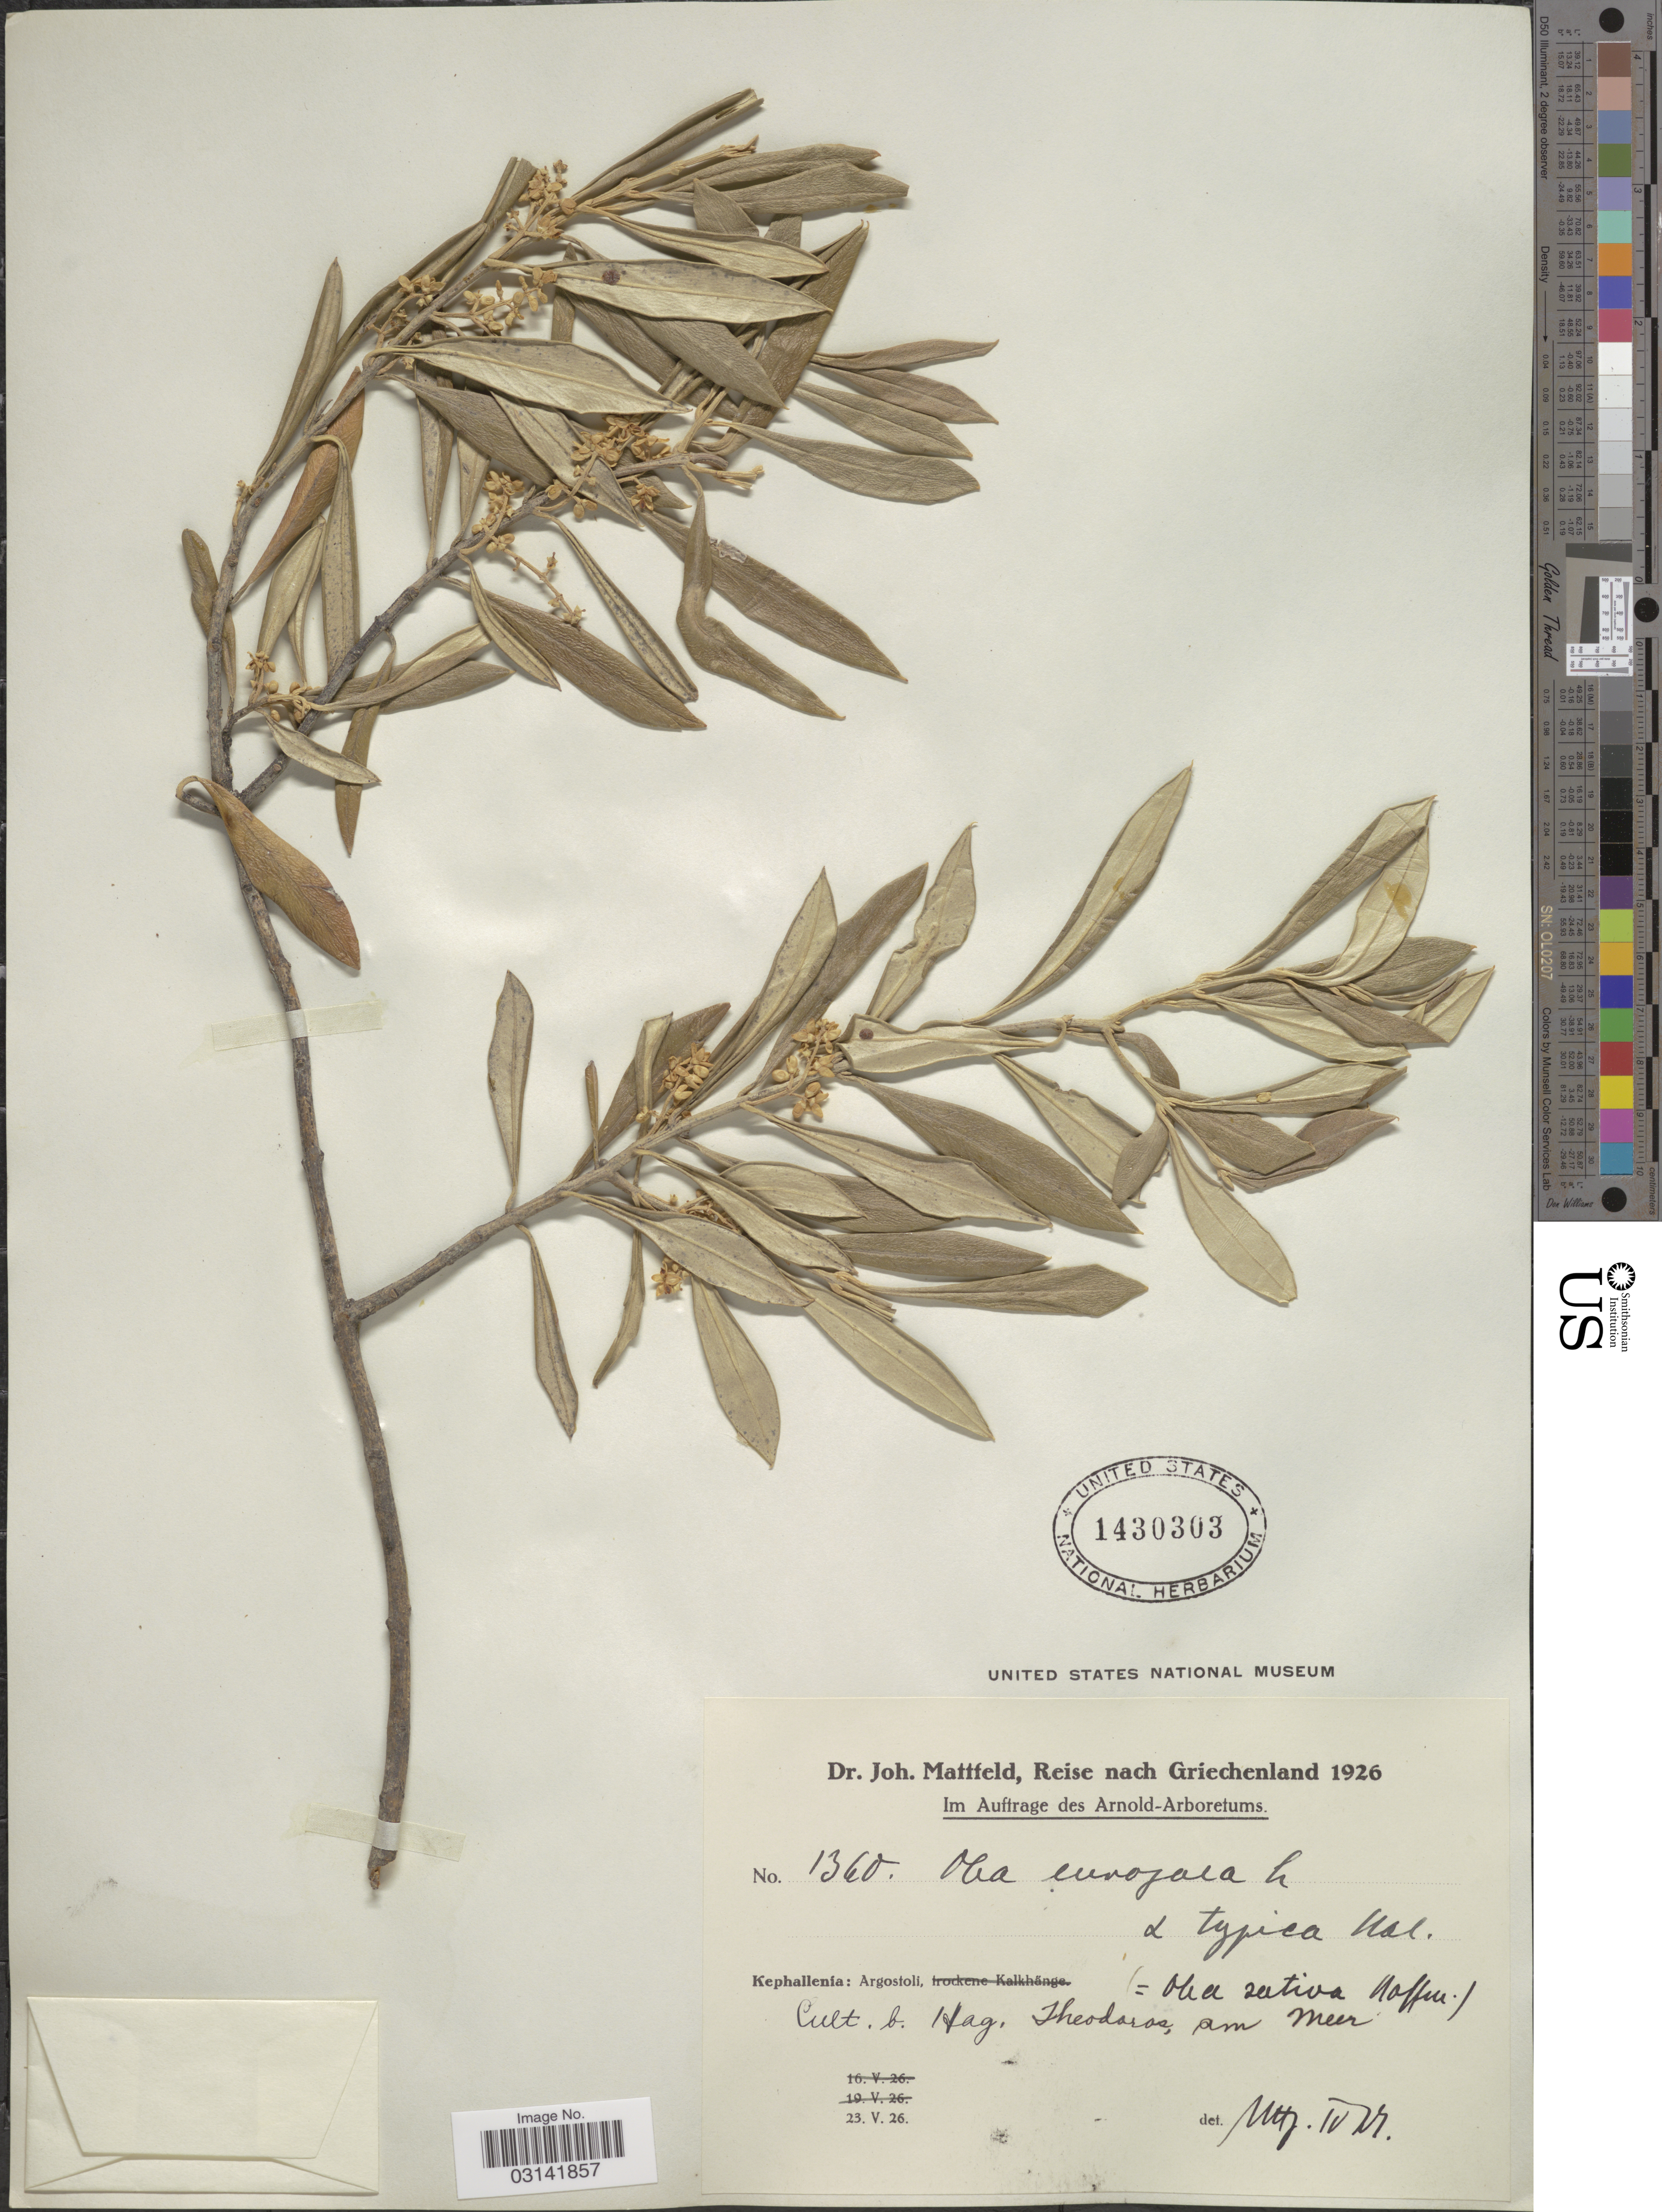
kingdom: Plantae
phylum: Tracheophyta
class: Magnoliopsida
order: Lamiales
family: Oleaceae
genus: Olea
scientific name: Olea europaea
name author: L.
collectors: J. Mattfeld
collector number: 1360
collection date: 1926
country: Greece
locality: Griechenland, Kephallenía: Argostoli. Cult. b. Hag. Theodoros, am meer.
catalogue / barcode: US 1430303